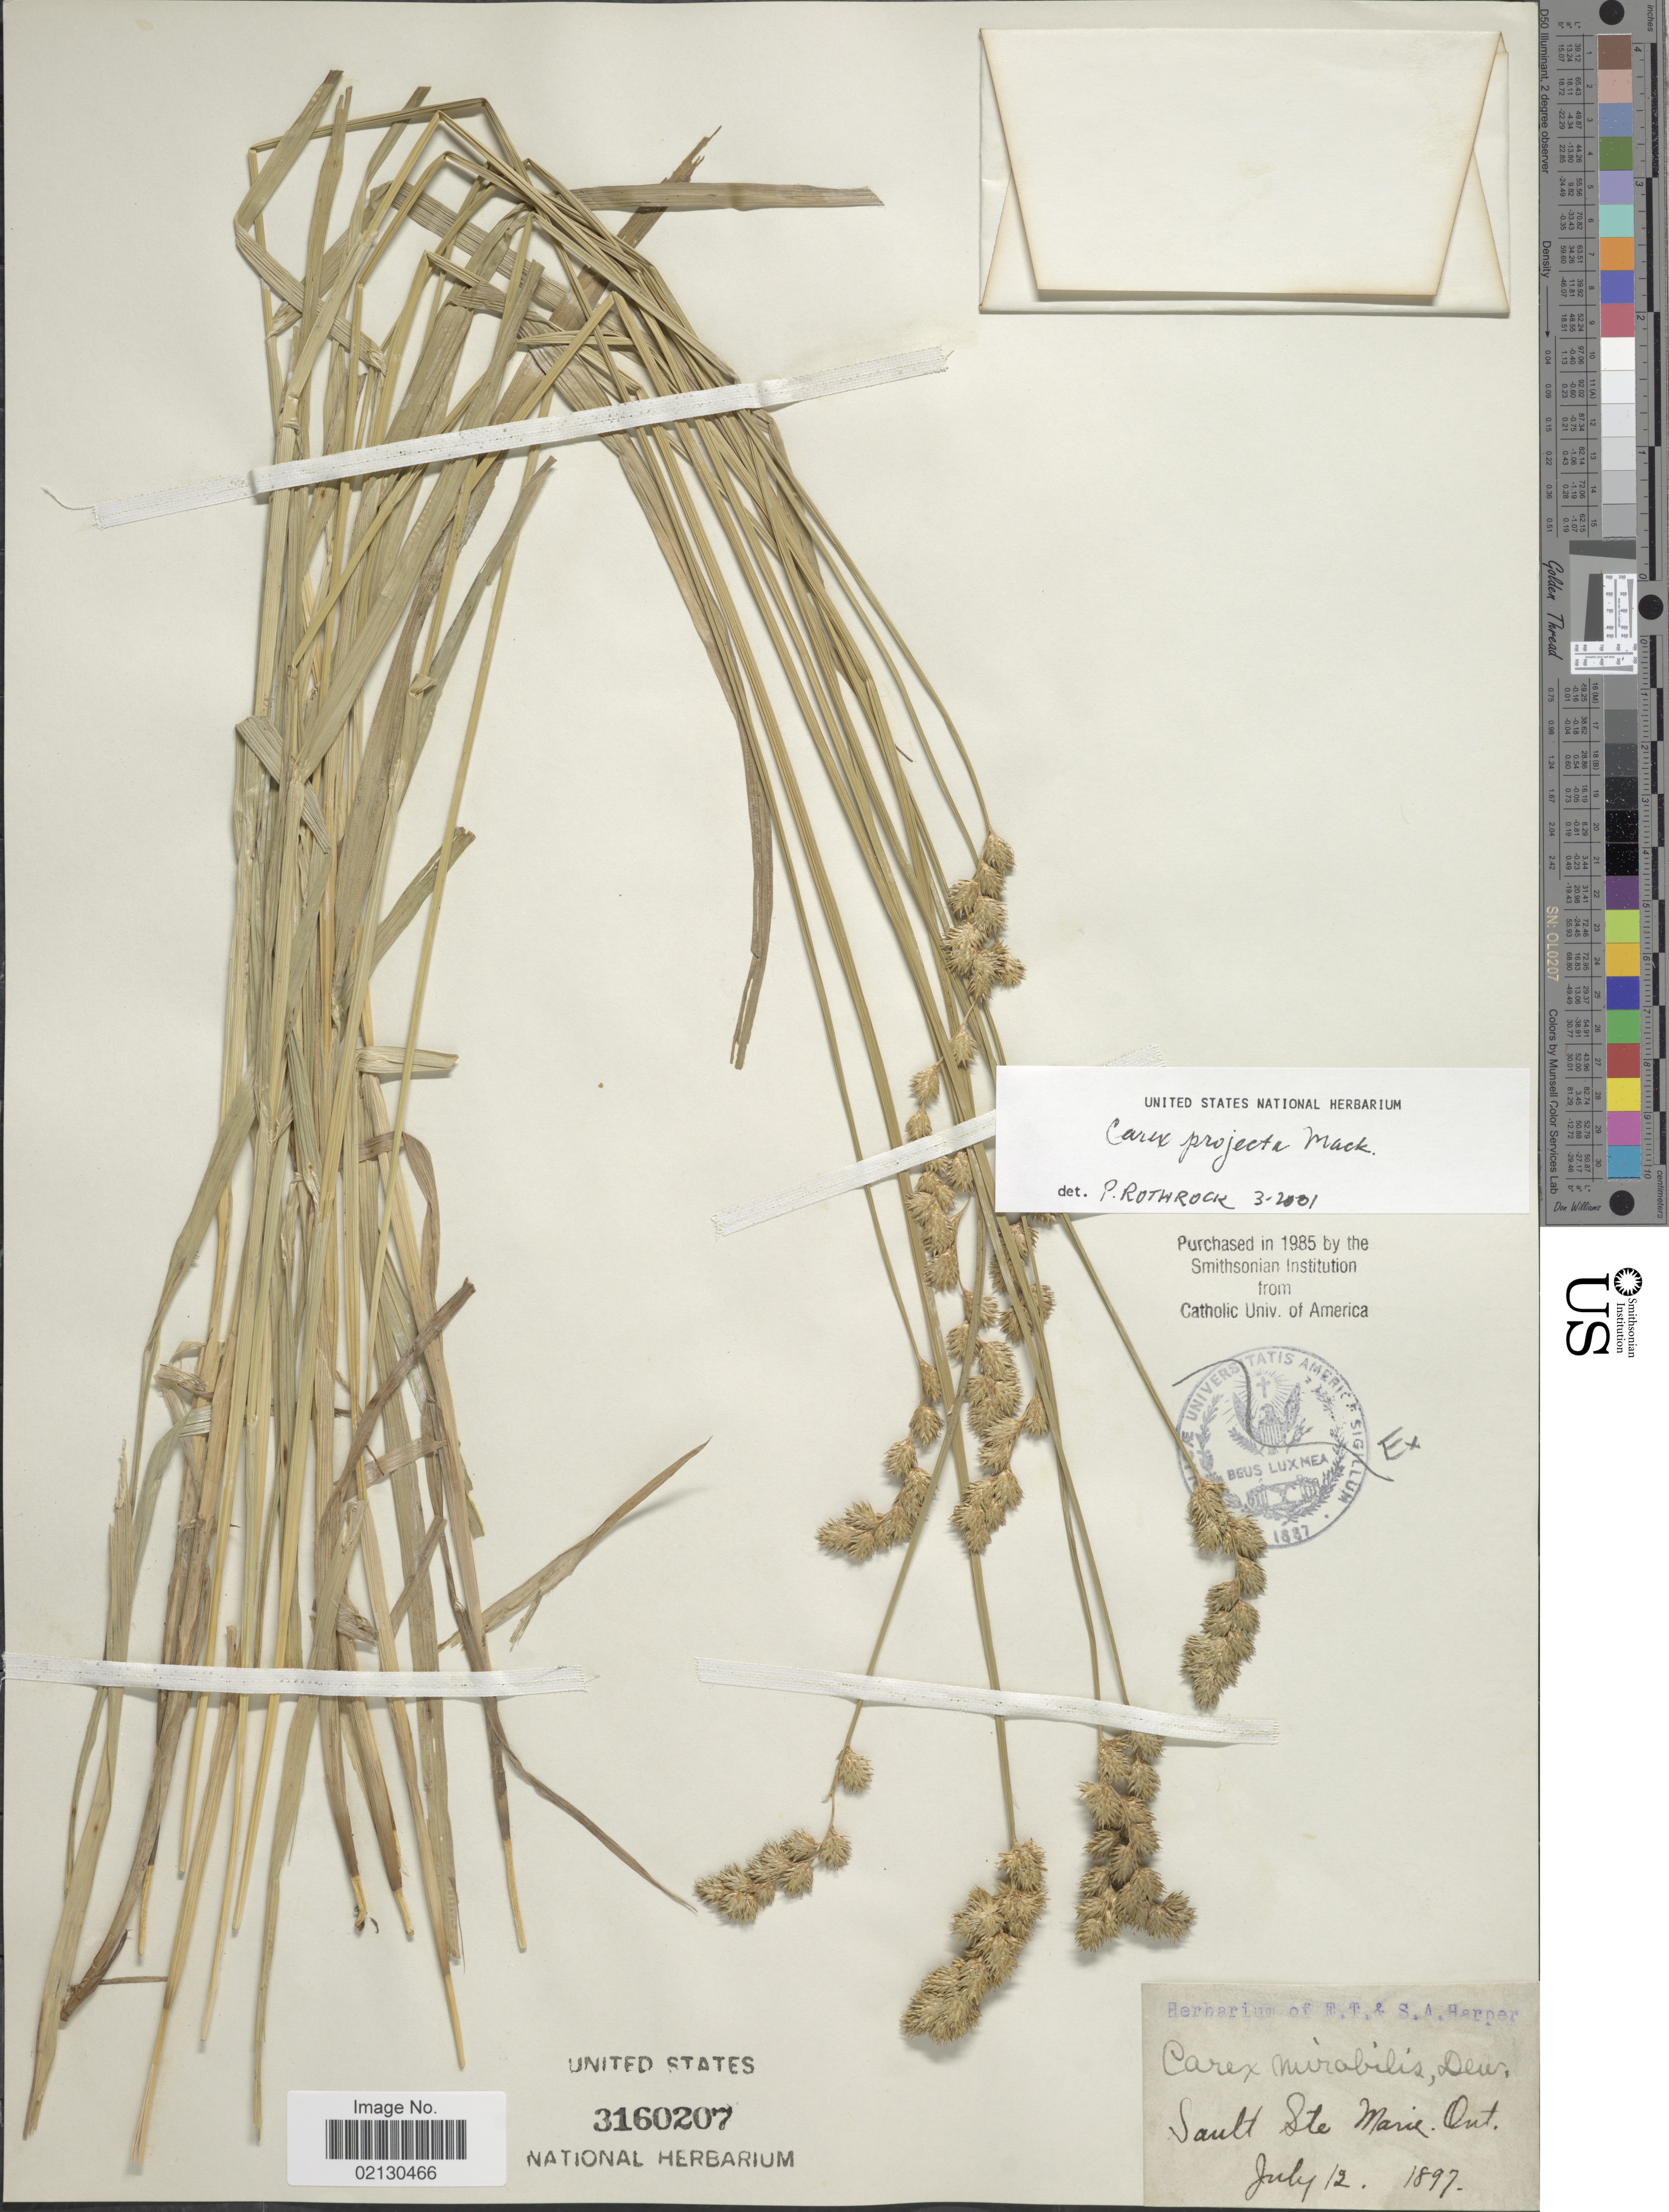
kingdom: Plantae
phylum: Tracheophyta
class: Liliopsida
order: Poales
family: Cyperaceae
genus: Carex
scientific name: Carex projecta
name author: Mack.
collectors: ex herb. E. T. & S. A. Harper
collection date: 1897-07-12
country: Canada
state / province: Ontario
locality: Sault Ste Marie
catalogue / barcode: US 3160207